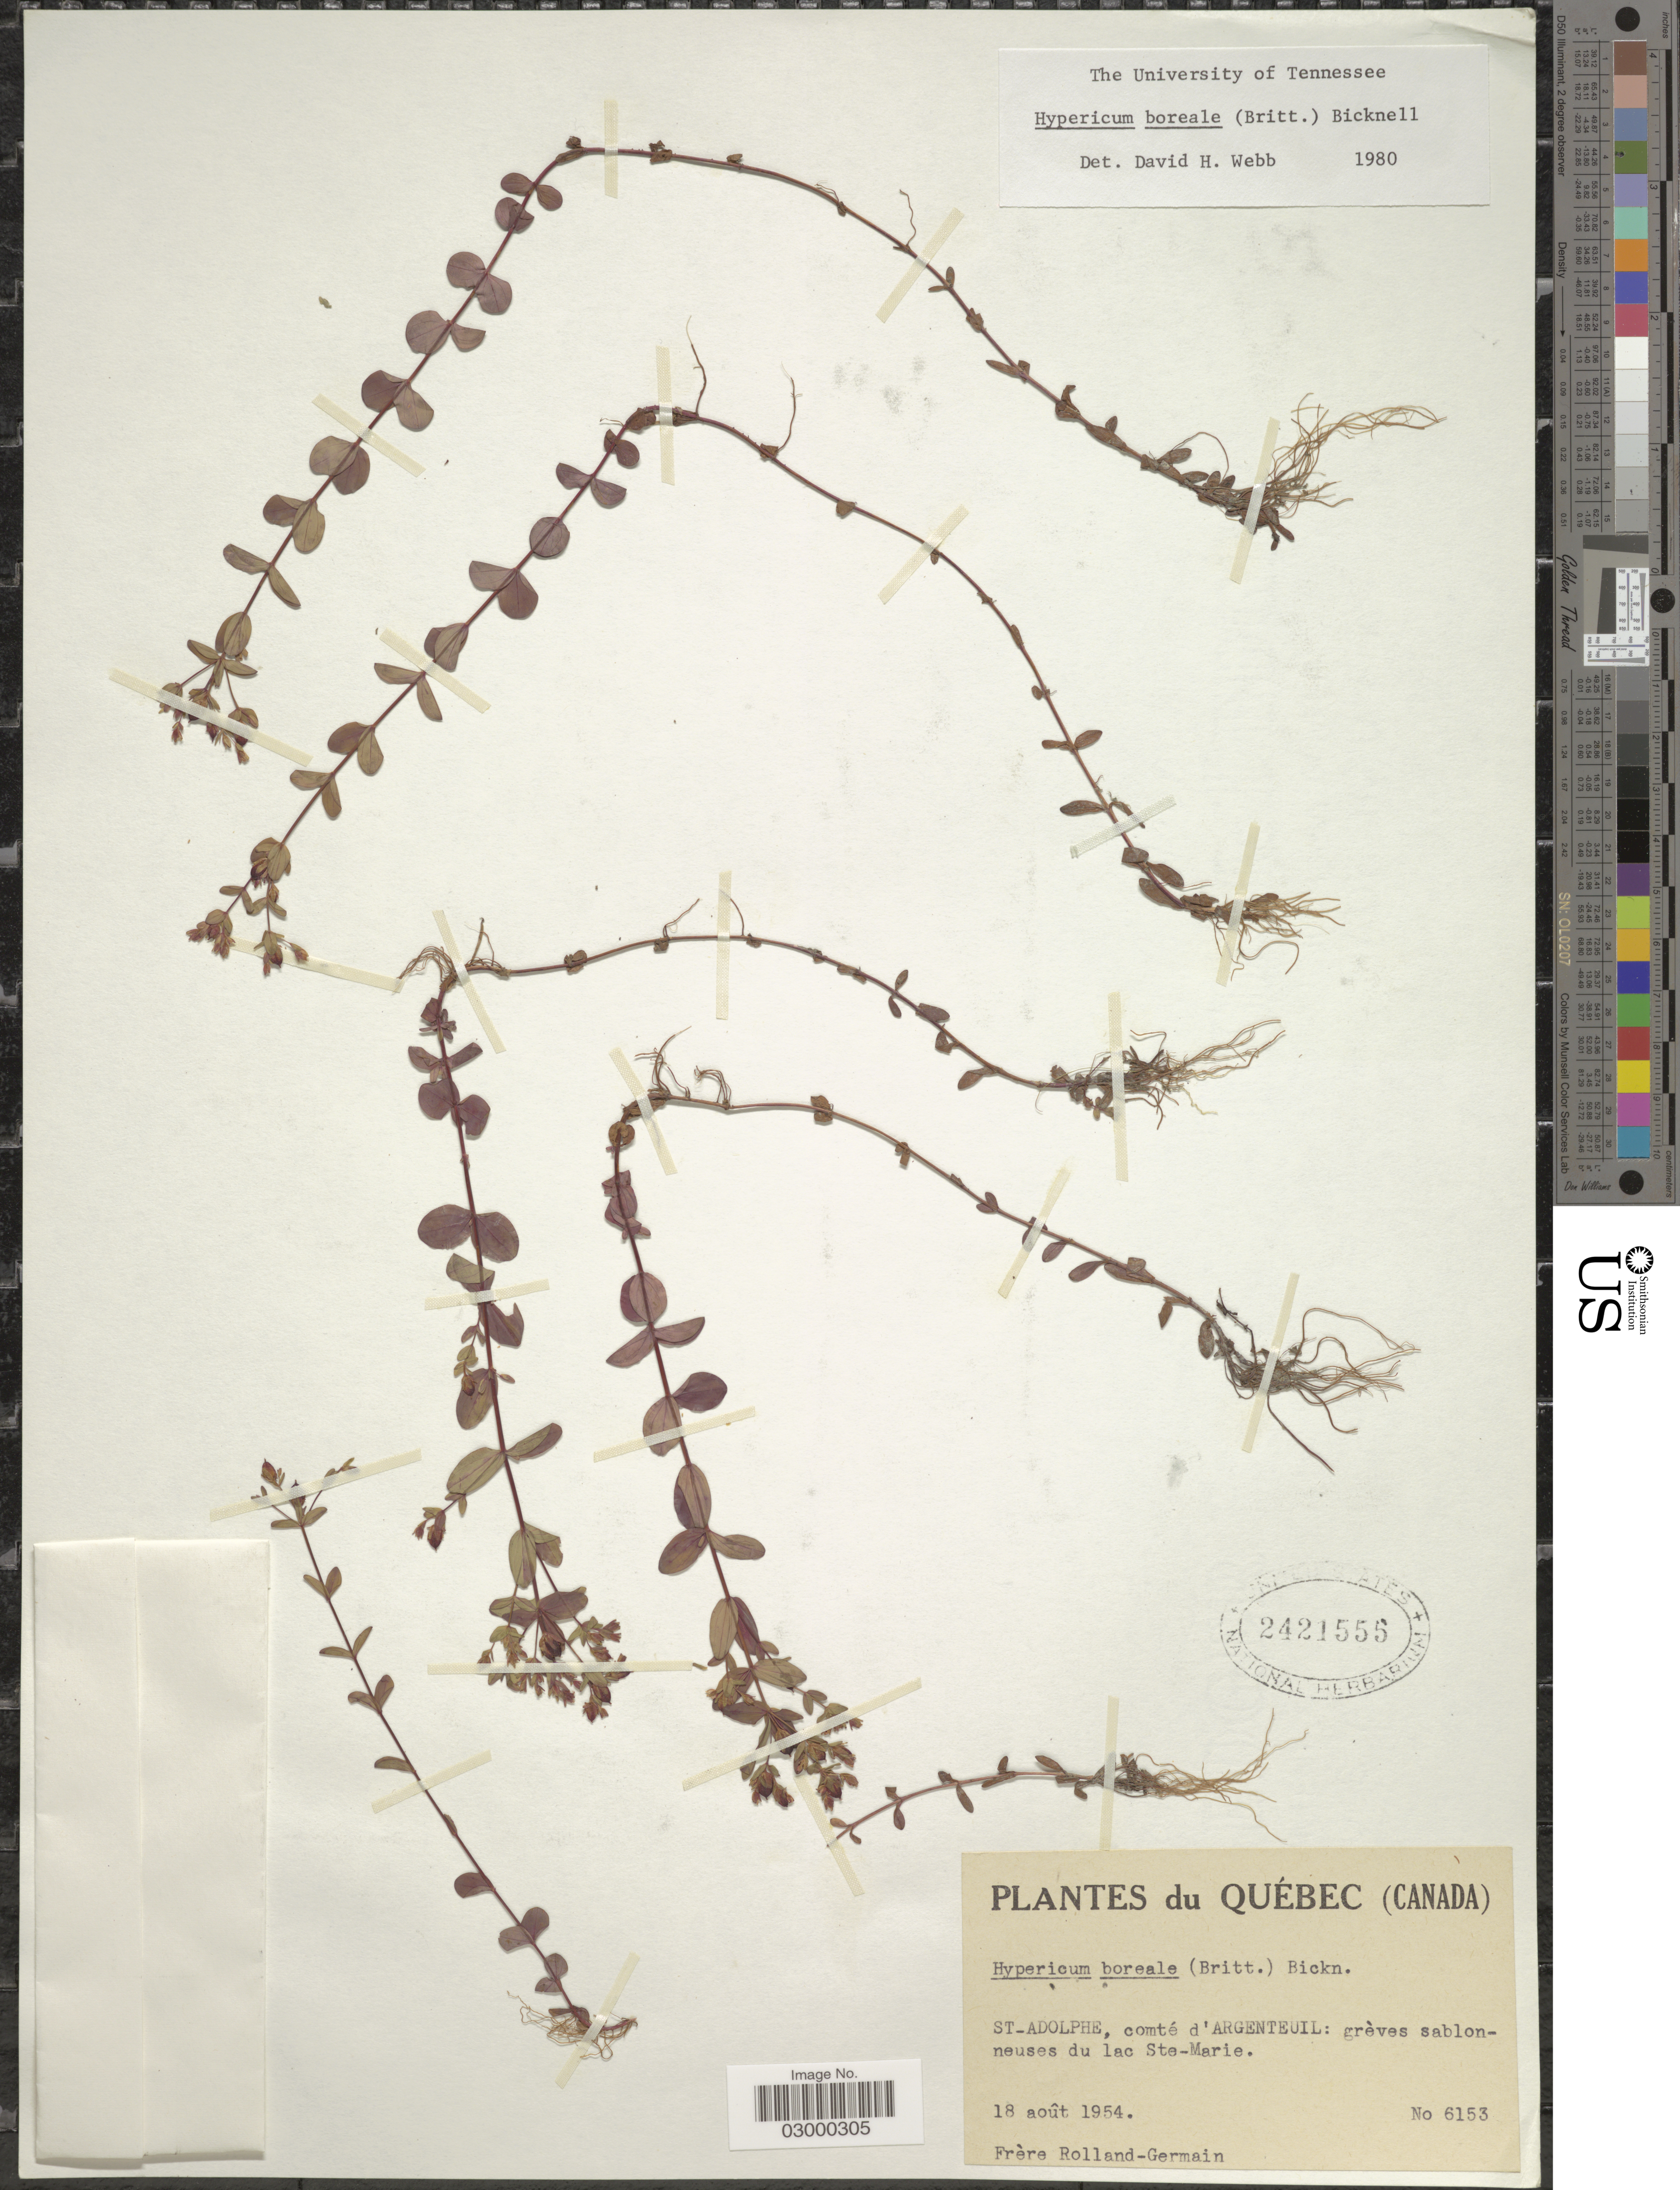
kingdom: Plantae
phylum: Tracheophyta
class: Magnoliopsida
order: Malpighiales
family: Hypericaceae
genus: Hypericum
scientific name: Hypericum boreale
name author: (Britton) E.P. Bicknell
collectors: Rolland-Germain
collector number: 6153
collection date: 1954-08-18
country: Canada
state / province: Quebec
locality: St-Adolphe, comté d'Argenteuil: grèves sabloneuses du lac Ste-Marie.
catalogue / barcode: US 2421555